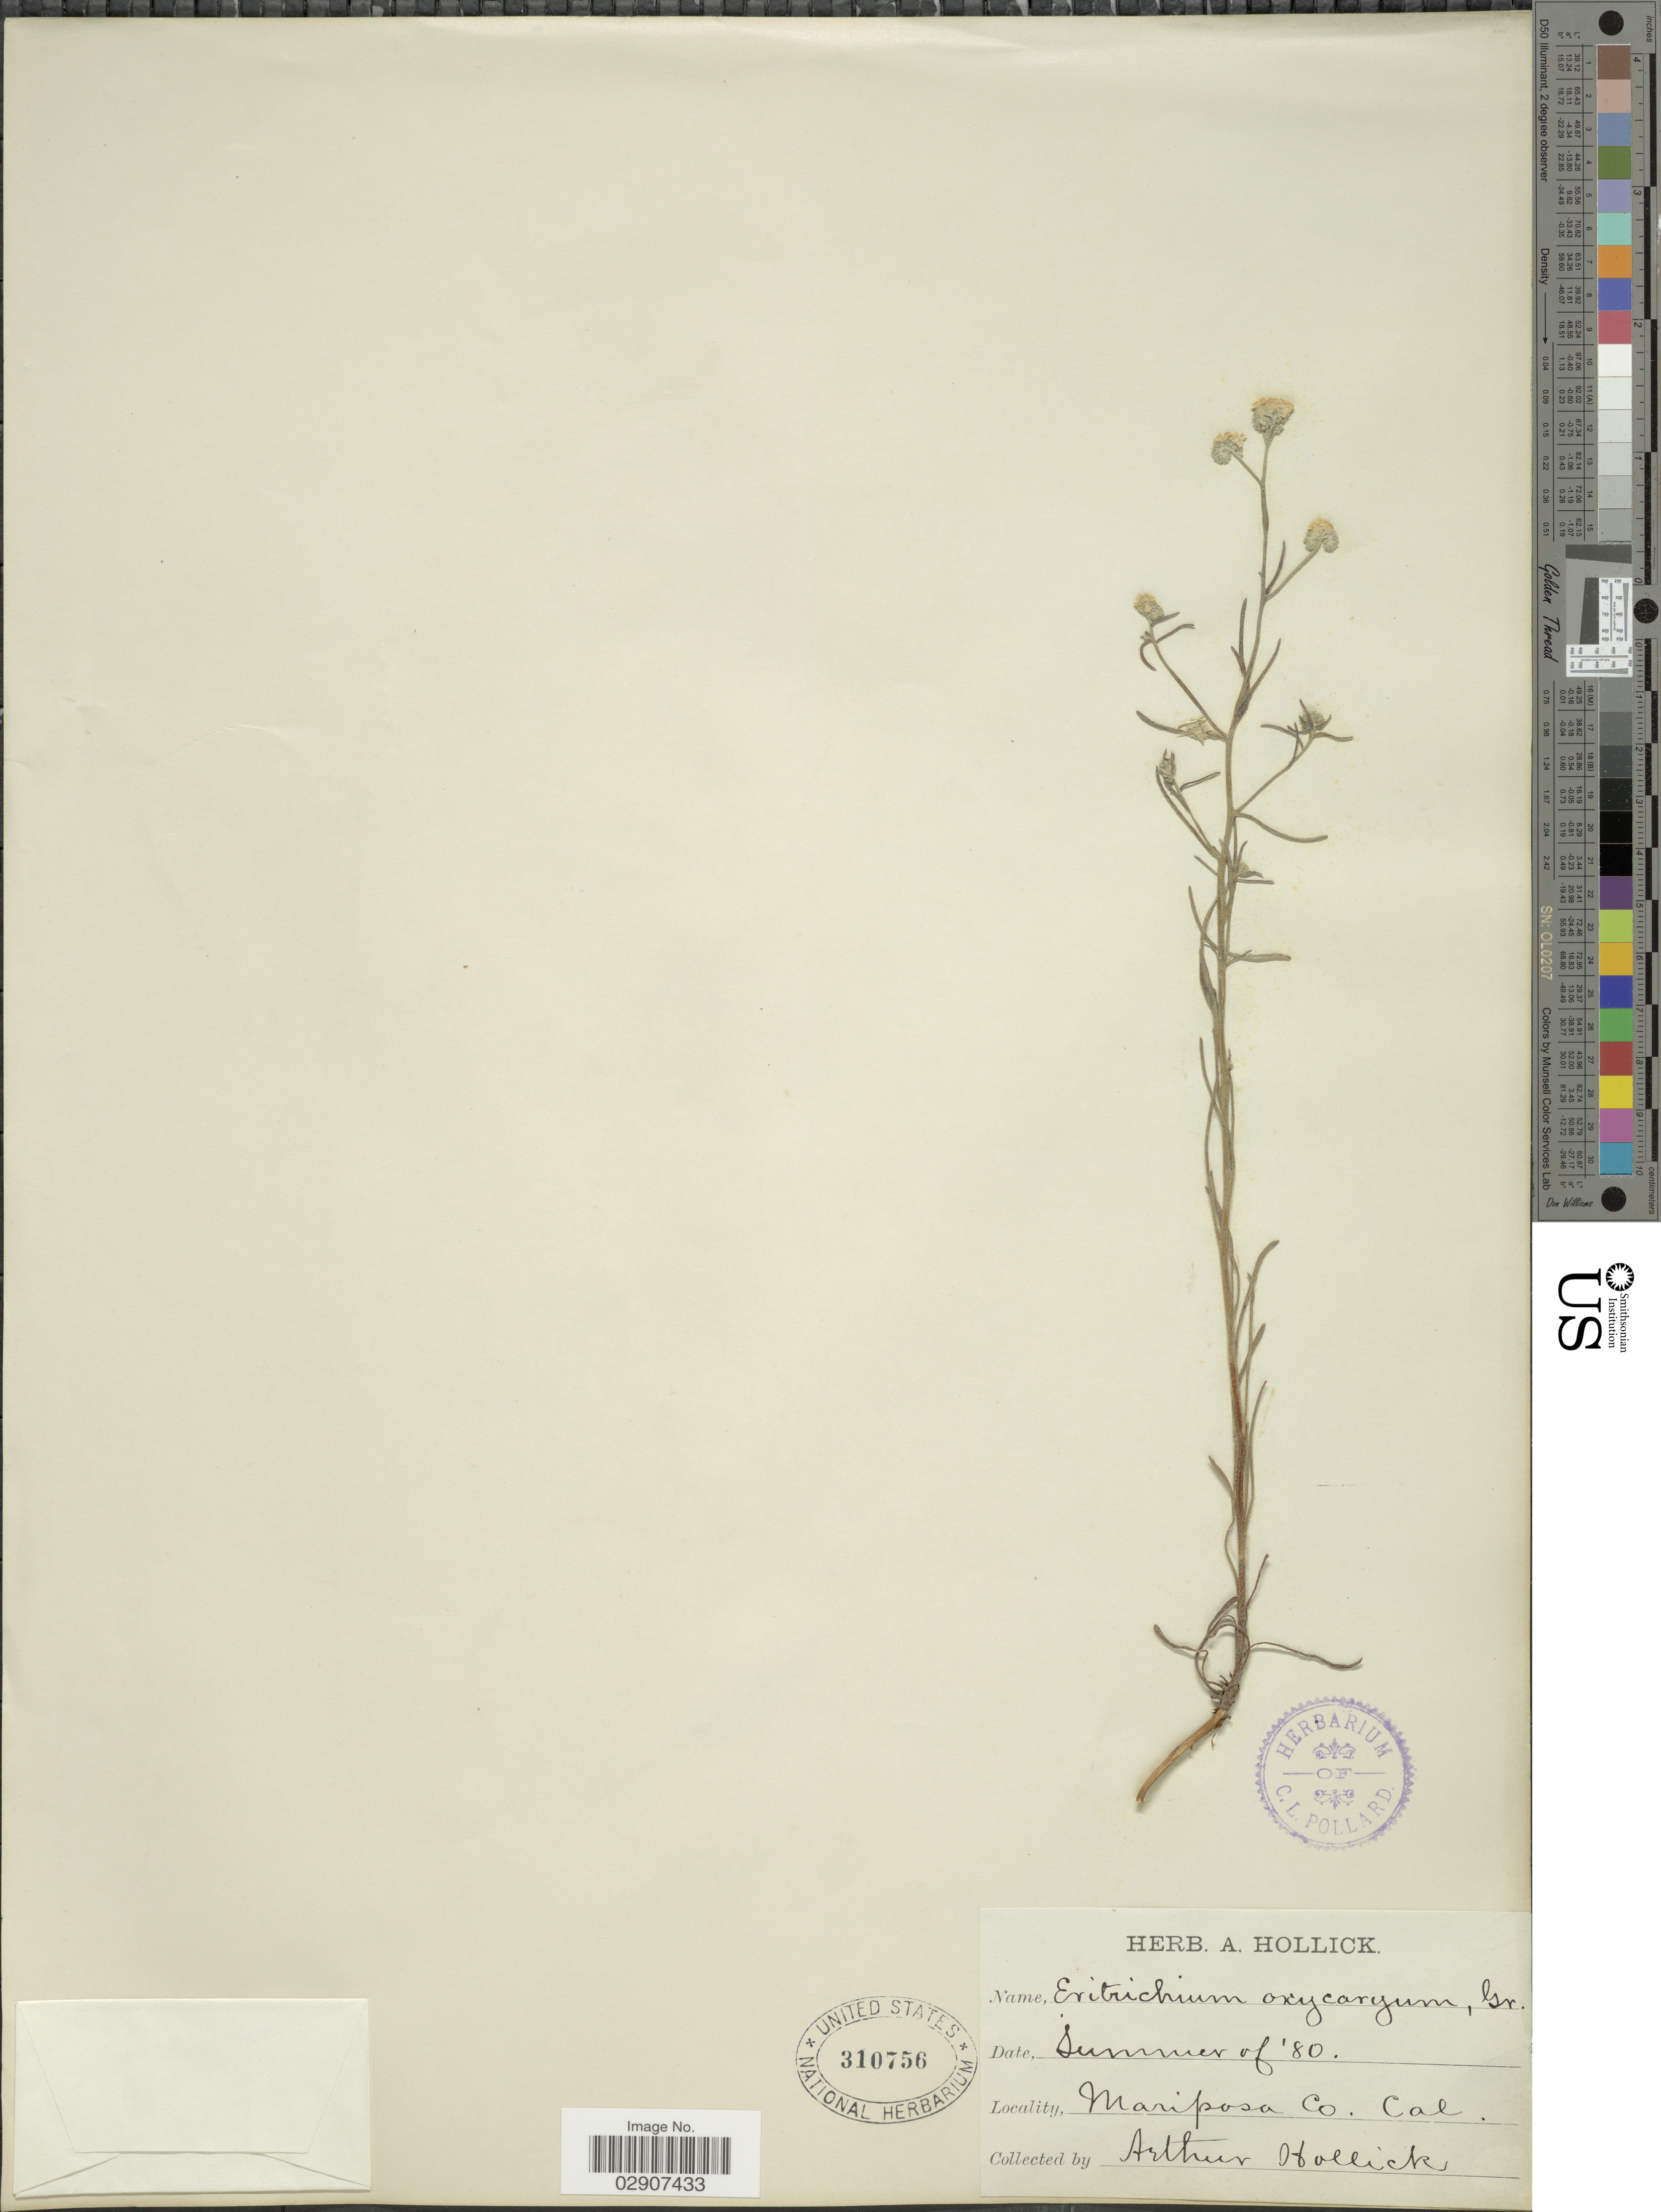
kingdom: Plantae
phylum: Tracheophyta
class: Magnoliopsida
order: Boraginales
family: Boraginaceae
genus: Cryptantha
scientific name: Cryptantha flaccida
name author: (Douglas ex Lehm.) Greene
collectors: A. Hollick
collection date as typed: Summer of '80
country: United States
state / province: California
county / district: Mariposa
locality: Mariposa Co., Cal.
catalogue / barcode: US 310756